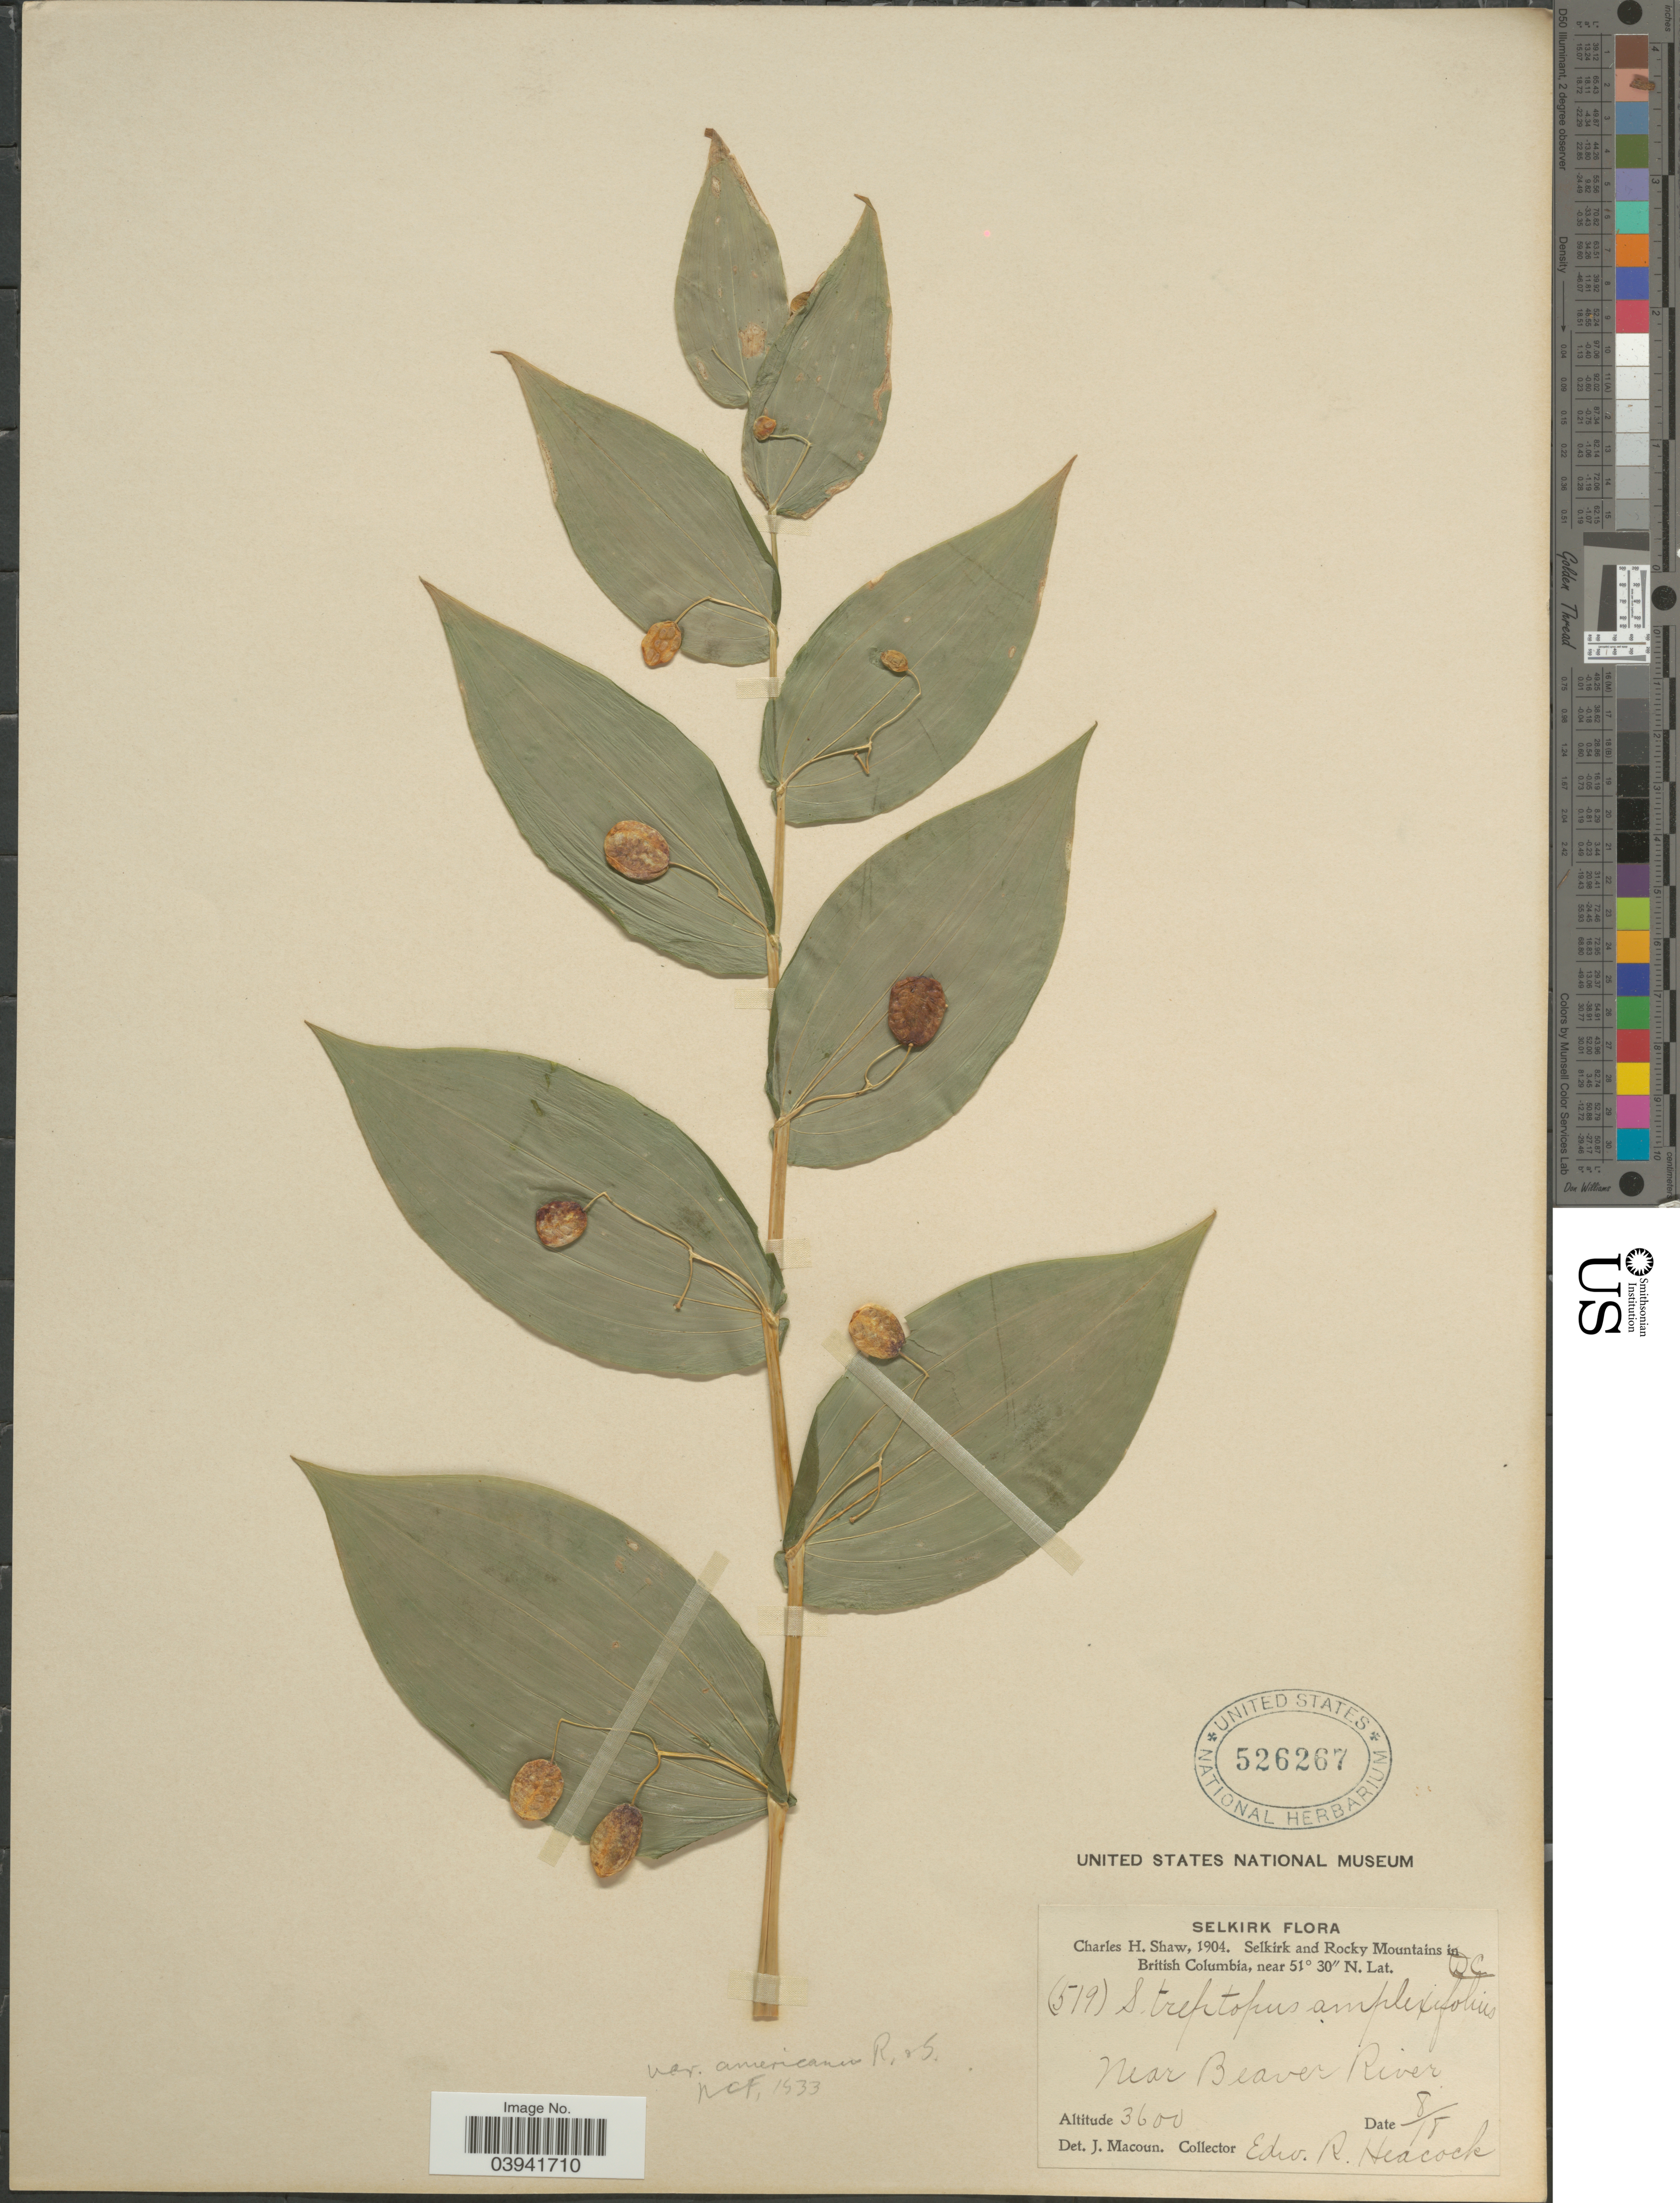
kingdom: Plantae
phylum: Tracheophyta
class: Liliopsida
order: Liliales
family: Liliaceae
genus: Streptopus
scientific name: Streptopus amplexifolius var. americanus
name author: Schult. & Schult. f.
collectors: E. Heacock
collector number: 519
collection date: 1904-08-18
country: Canada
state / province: British Columbia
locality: Selkirk. Selkirk and Rocky Mountains. Near Beaver River.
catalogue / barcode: US 526267